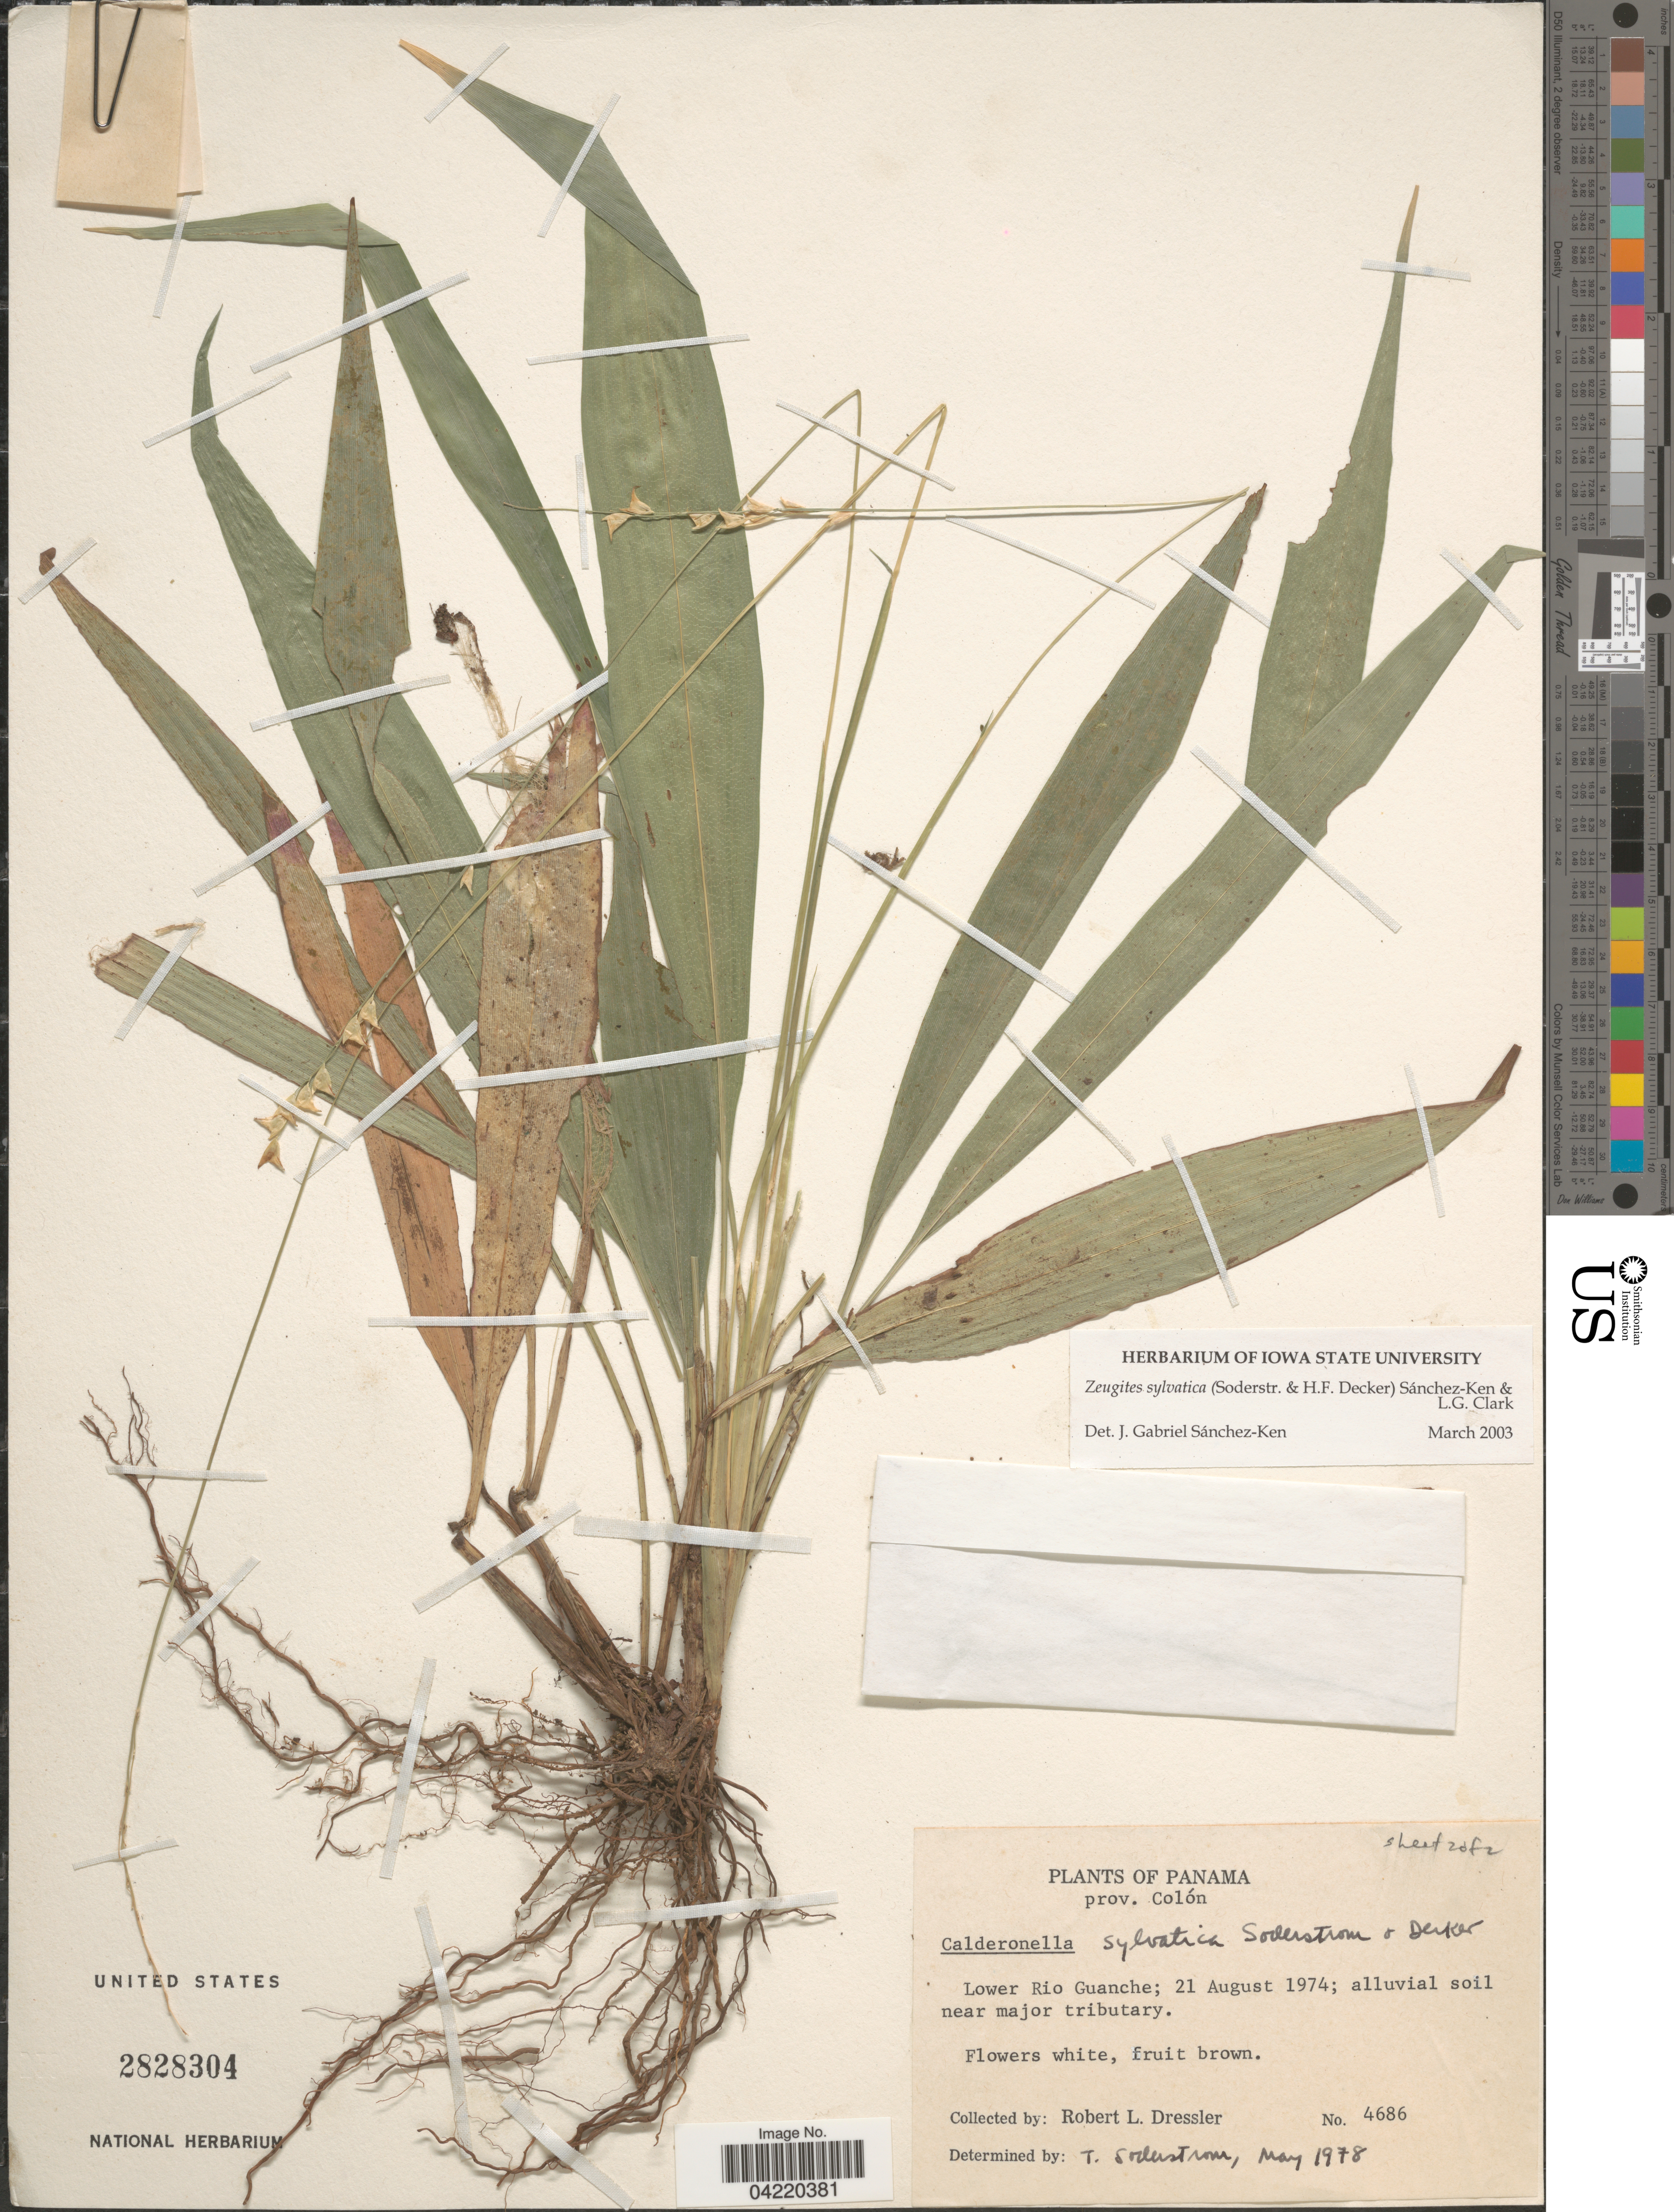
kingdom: Plantae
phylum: Tracheophyta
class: Liliopsida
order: Poales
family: Poaceae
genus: Zeugites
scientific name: Zeugites sylvaticus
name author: (Soderstr. & H. F. Decker) A.M. Soriano & Dávila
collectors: R. Dressler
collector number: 4686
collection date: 1974-08-21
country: Panama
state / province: Colón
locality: Lower Rio Guanche; alluvial soil near major tributary.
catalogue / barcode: US 2828304